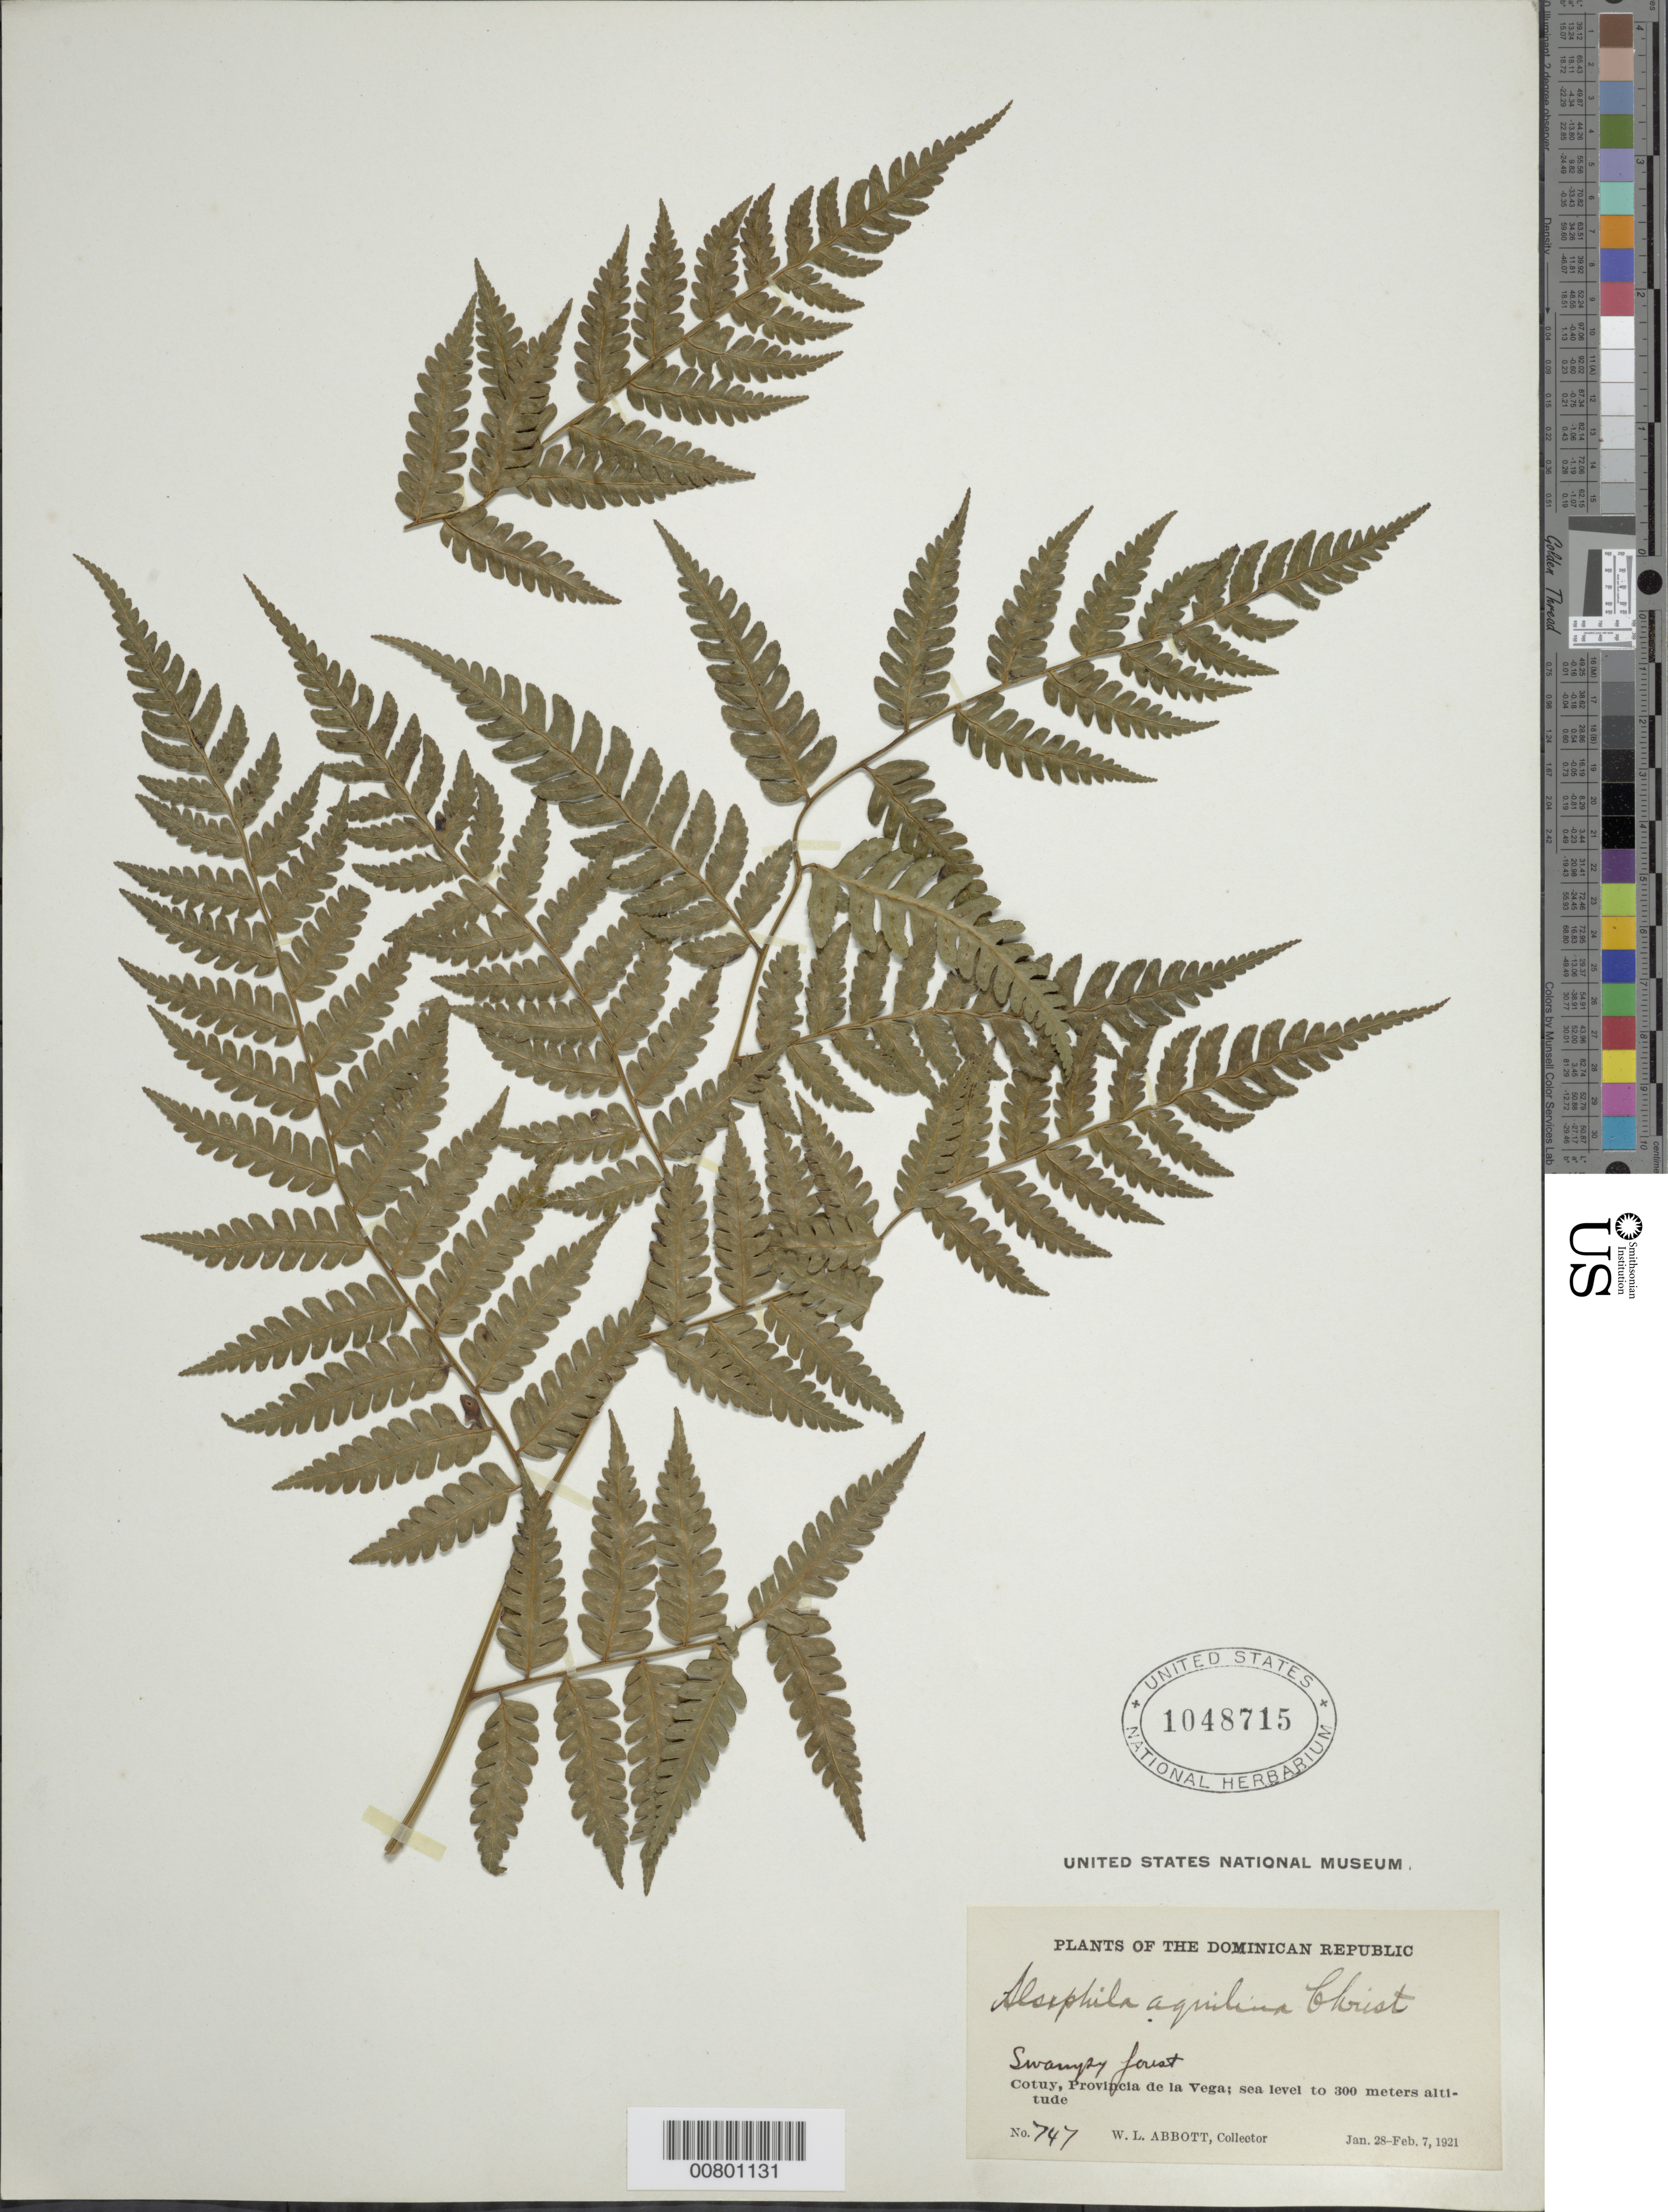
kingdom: Plantae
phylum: Tracheophyta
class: Polypodiopsida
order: Cyatheales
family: Cyatheaceae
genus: Cyathea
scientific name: Cyathea parvula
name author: (Jenman) Domin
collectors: W. L. Abbott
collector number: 747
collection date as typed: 28 Jan 1921 to 07 Feb 1921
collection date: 1921-01-28/1921-02-07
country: Dominican Republic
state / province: La Vega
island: Hispaniola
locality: Cotuy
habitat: Swampy forest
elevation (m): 0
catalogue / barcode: US 1048715